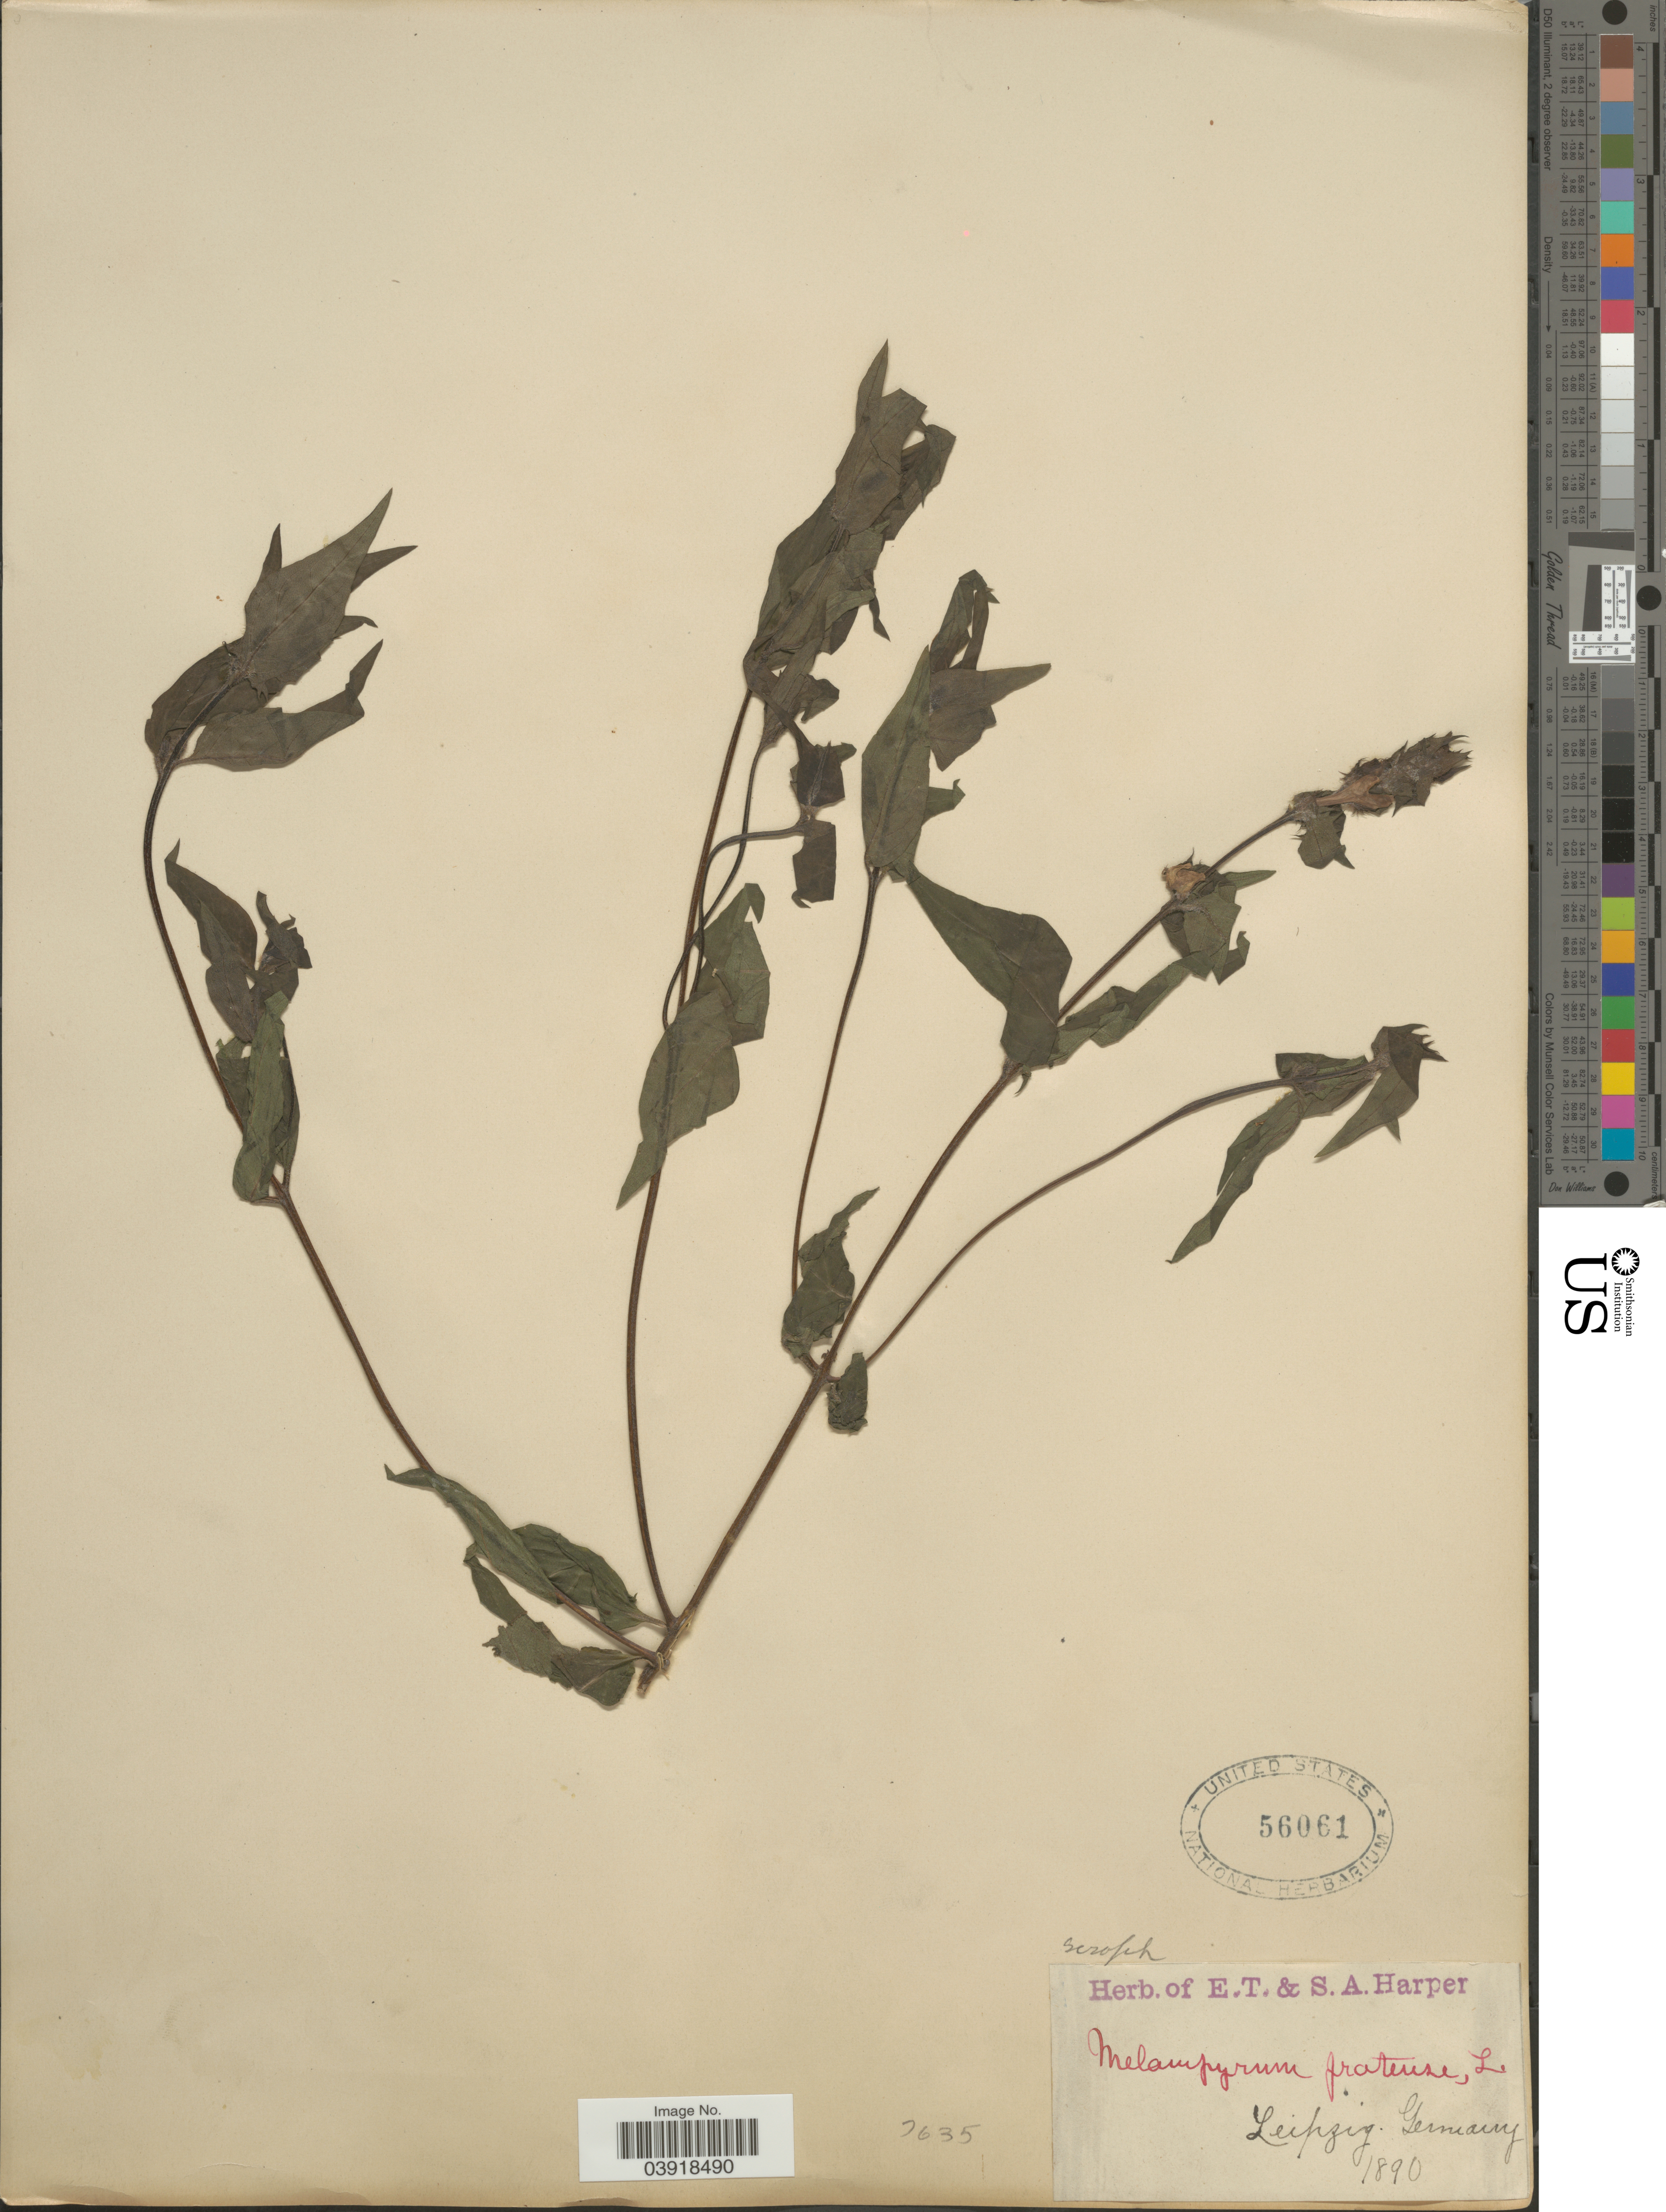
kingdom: Plantae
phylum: Tracheophyta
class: Magnoliopsida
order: Lamiales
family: Orobanchaceae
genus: Melampyrum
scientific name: Melampyrum pratense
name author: L.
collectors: ex herb. E. T. & S. A. Harper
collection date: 1890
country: Germany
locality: Leipzig.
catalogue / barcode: US 56061